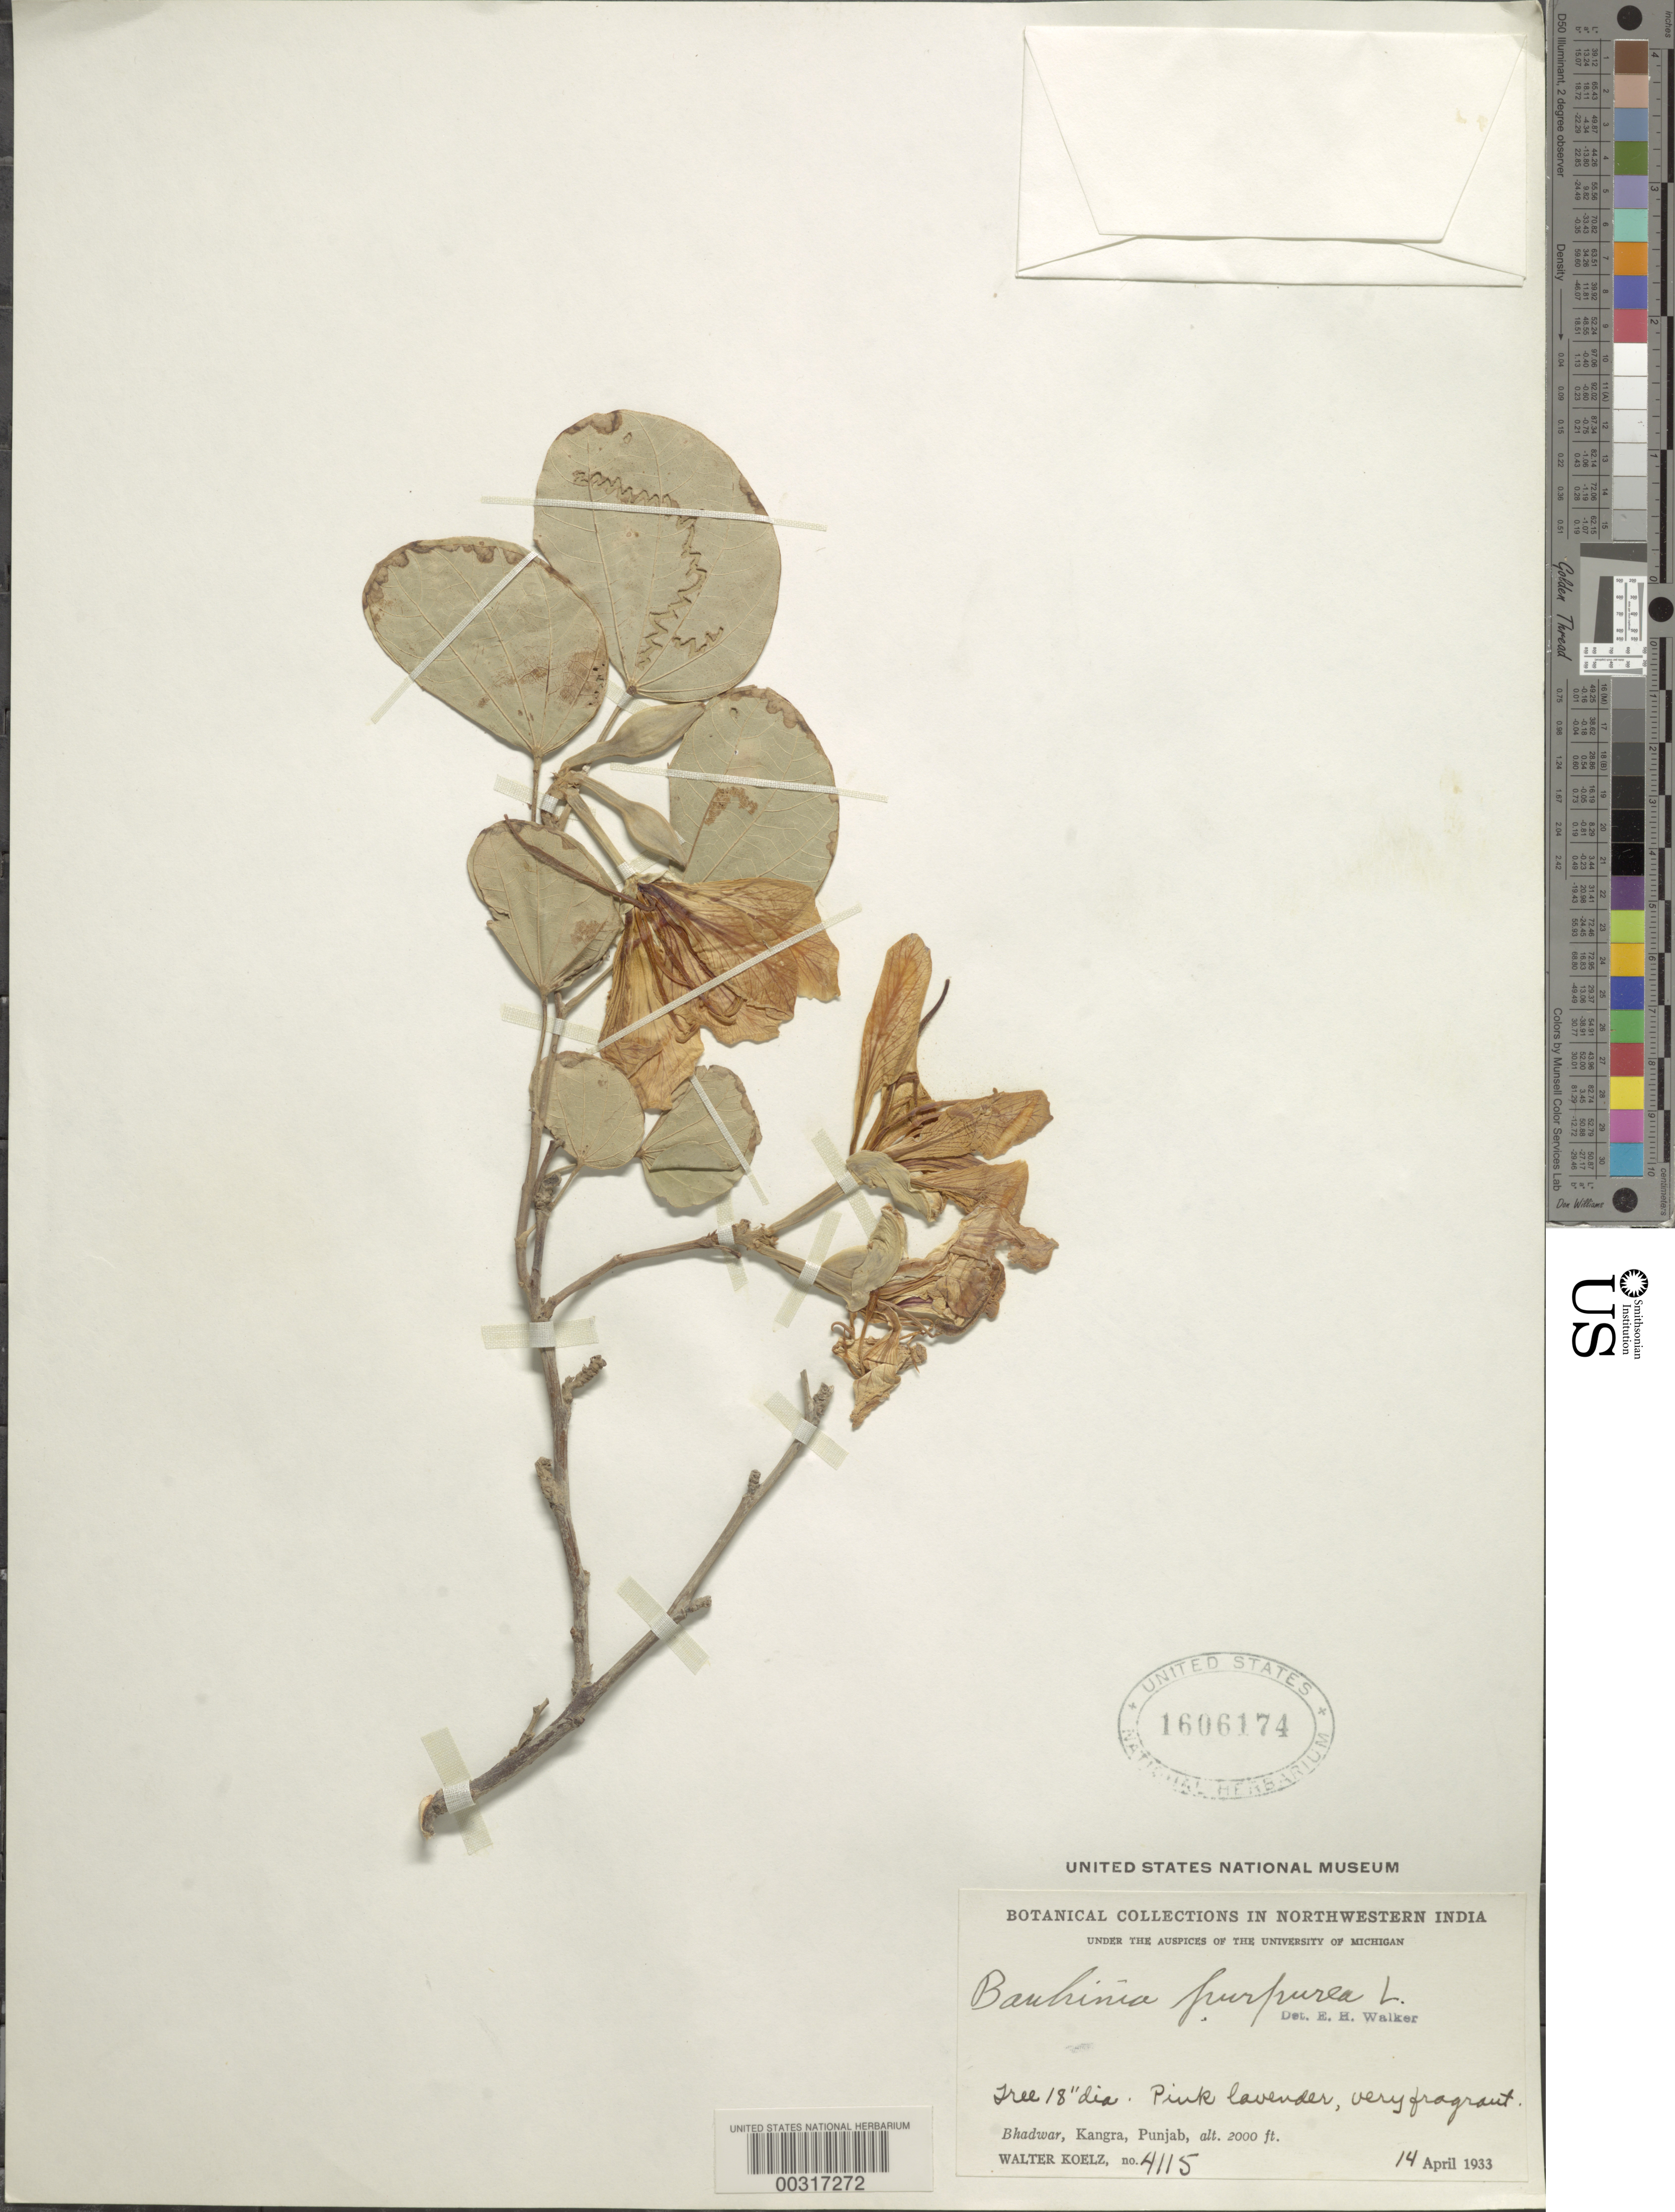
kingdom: Plantae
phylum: Tracheophyta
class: Magnoliopsida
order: Fabales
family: Fabaceae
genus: Bauhinia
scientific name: Bauhinia purpurea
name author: L.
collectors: W. N. Koelz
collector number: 4115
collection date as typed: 14 Apr 1933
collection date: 1933-04-14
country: India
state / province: Himachal Pradesh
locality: Bhadwar, Kangra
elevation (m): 610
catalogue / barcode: US 1606174